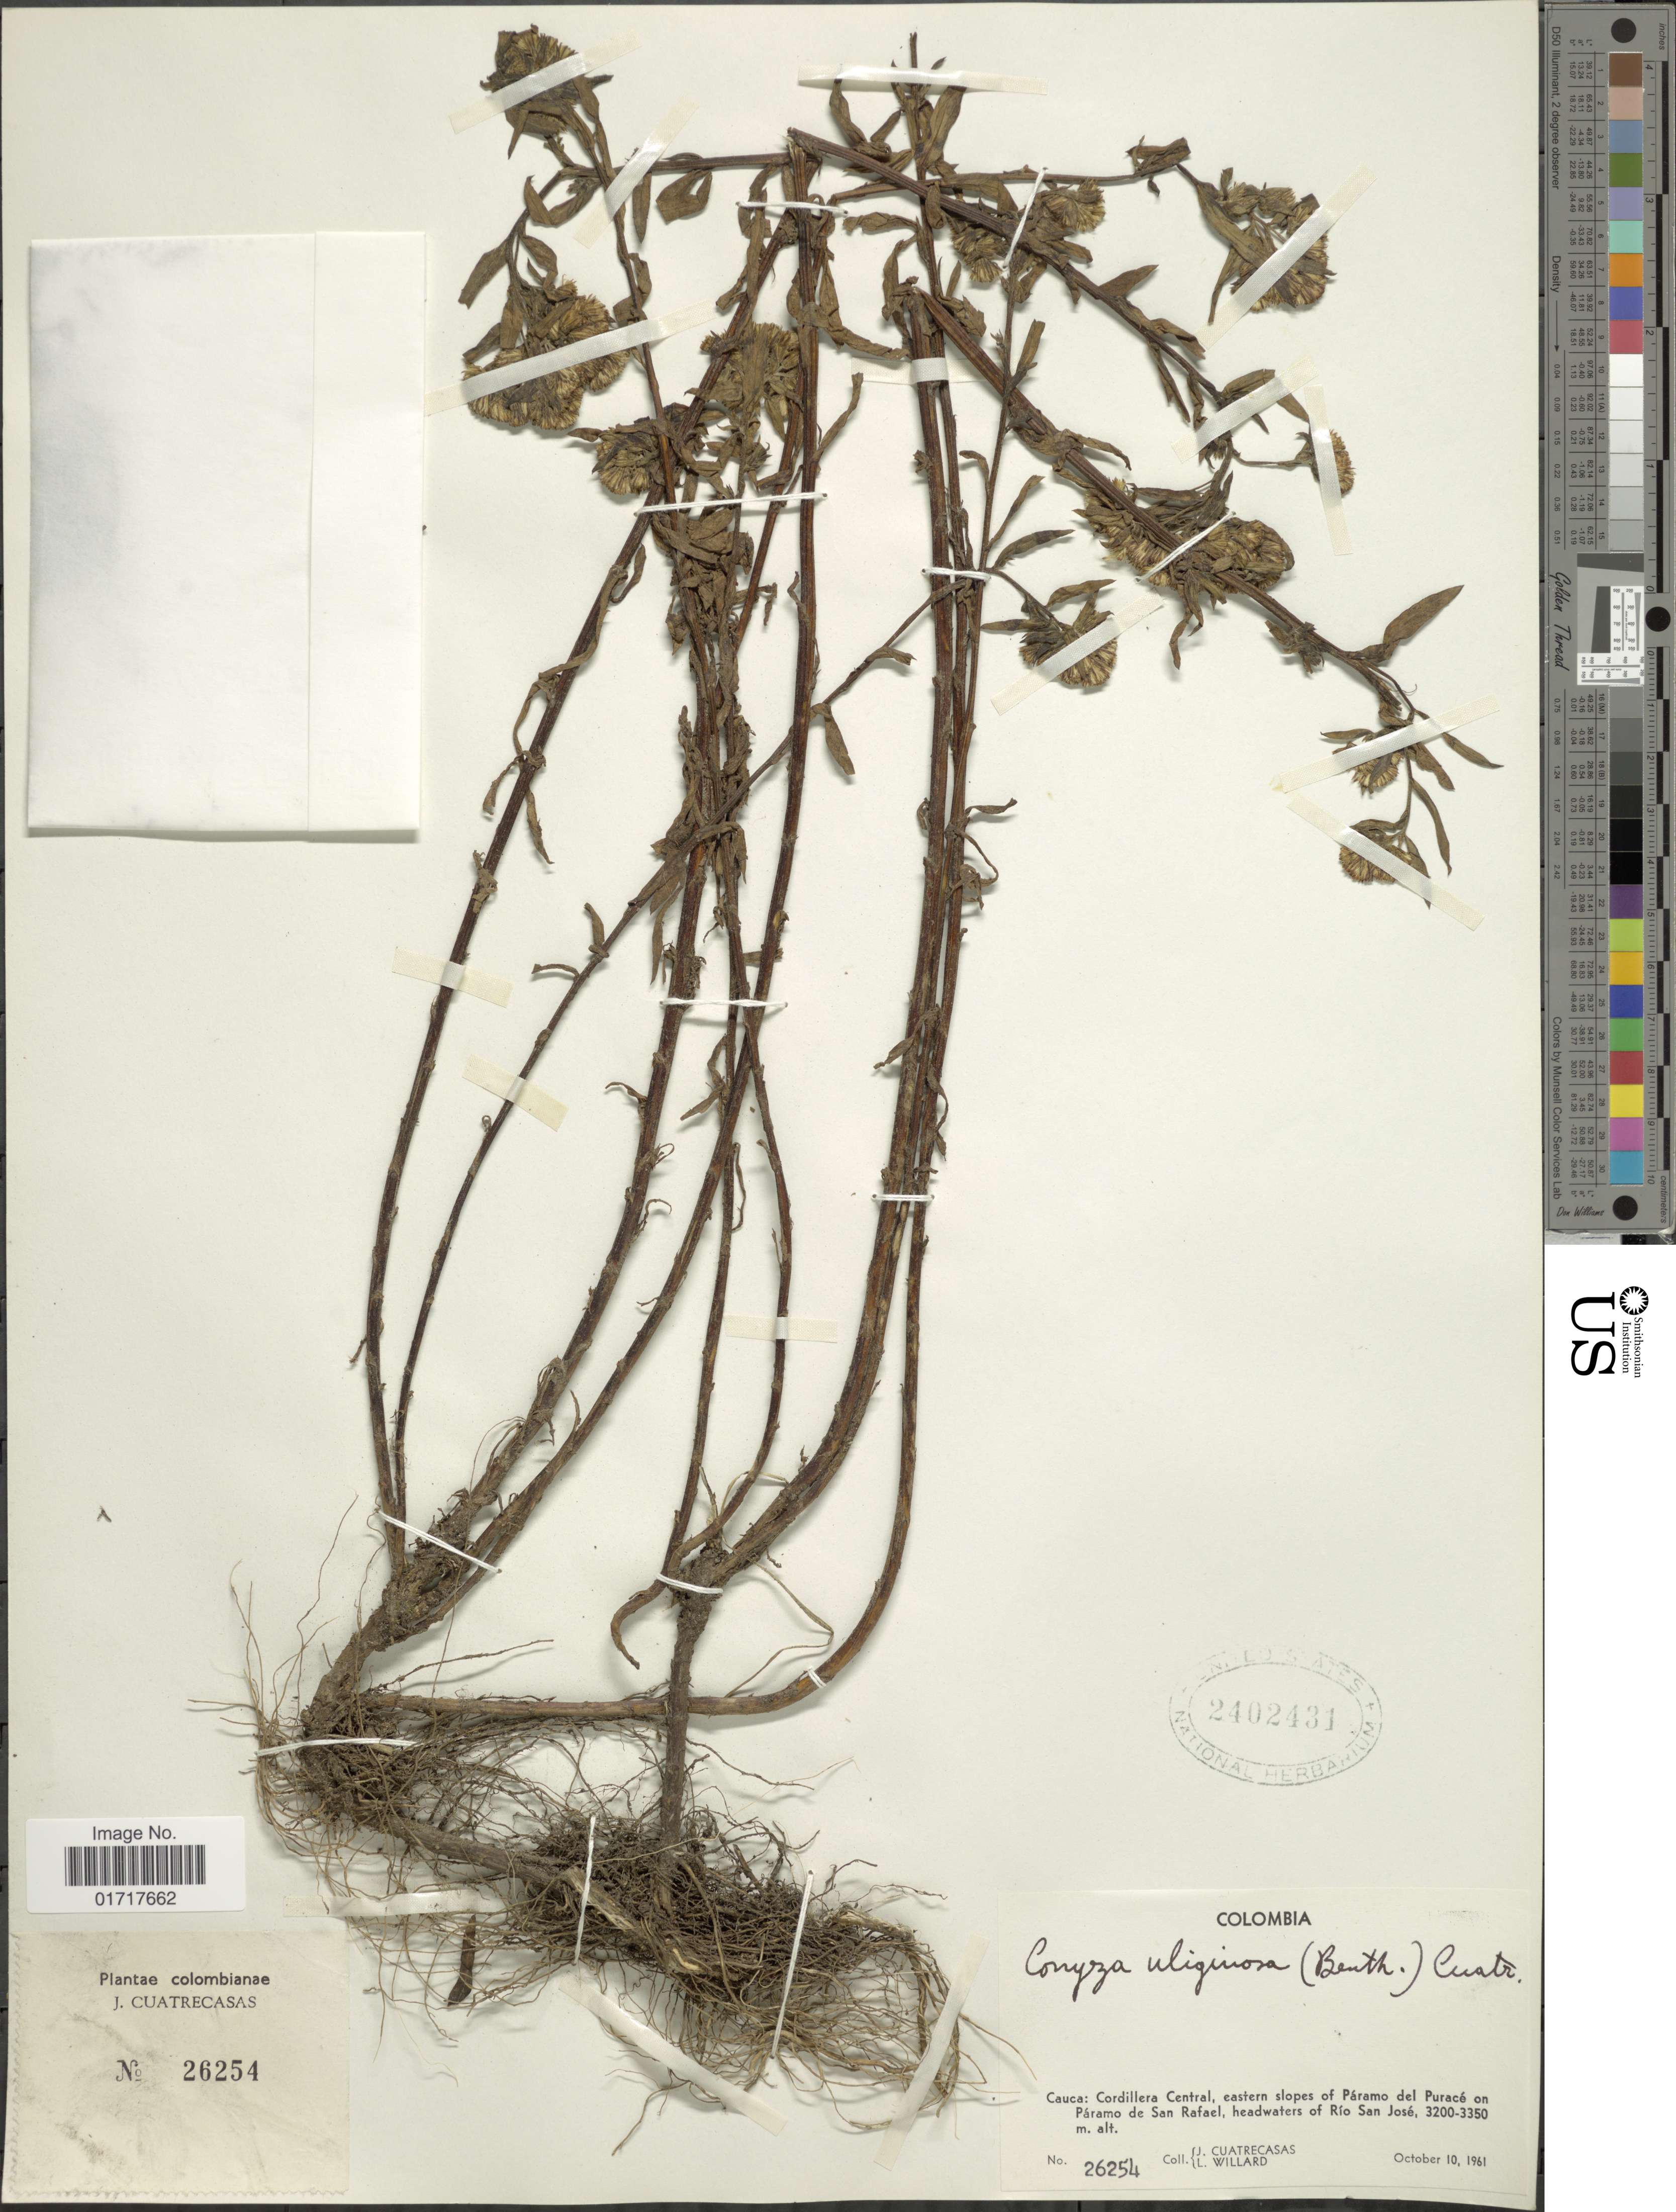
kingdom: Plantae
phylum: Tracheophyta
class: Magnoliopsida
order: Asterales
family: Asteraceae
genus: Conyza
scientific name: Conyza uliginosa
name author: (Benth.) Cuatrec.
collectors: J. Cuatrecasas & L. Willard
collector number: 26254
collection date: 1961-10-10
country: Colombia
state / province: Cauca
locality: Cauca: Cordillera Central, eastern slopes of Paramo del Purace on Paramo de San Rafael, headwaters of Rio San Jose.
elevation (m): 3200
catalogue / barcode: US 2402431